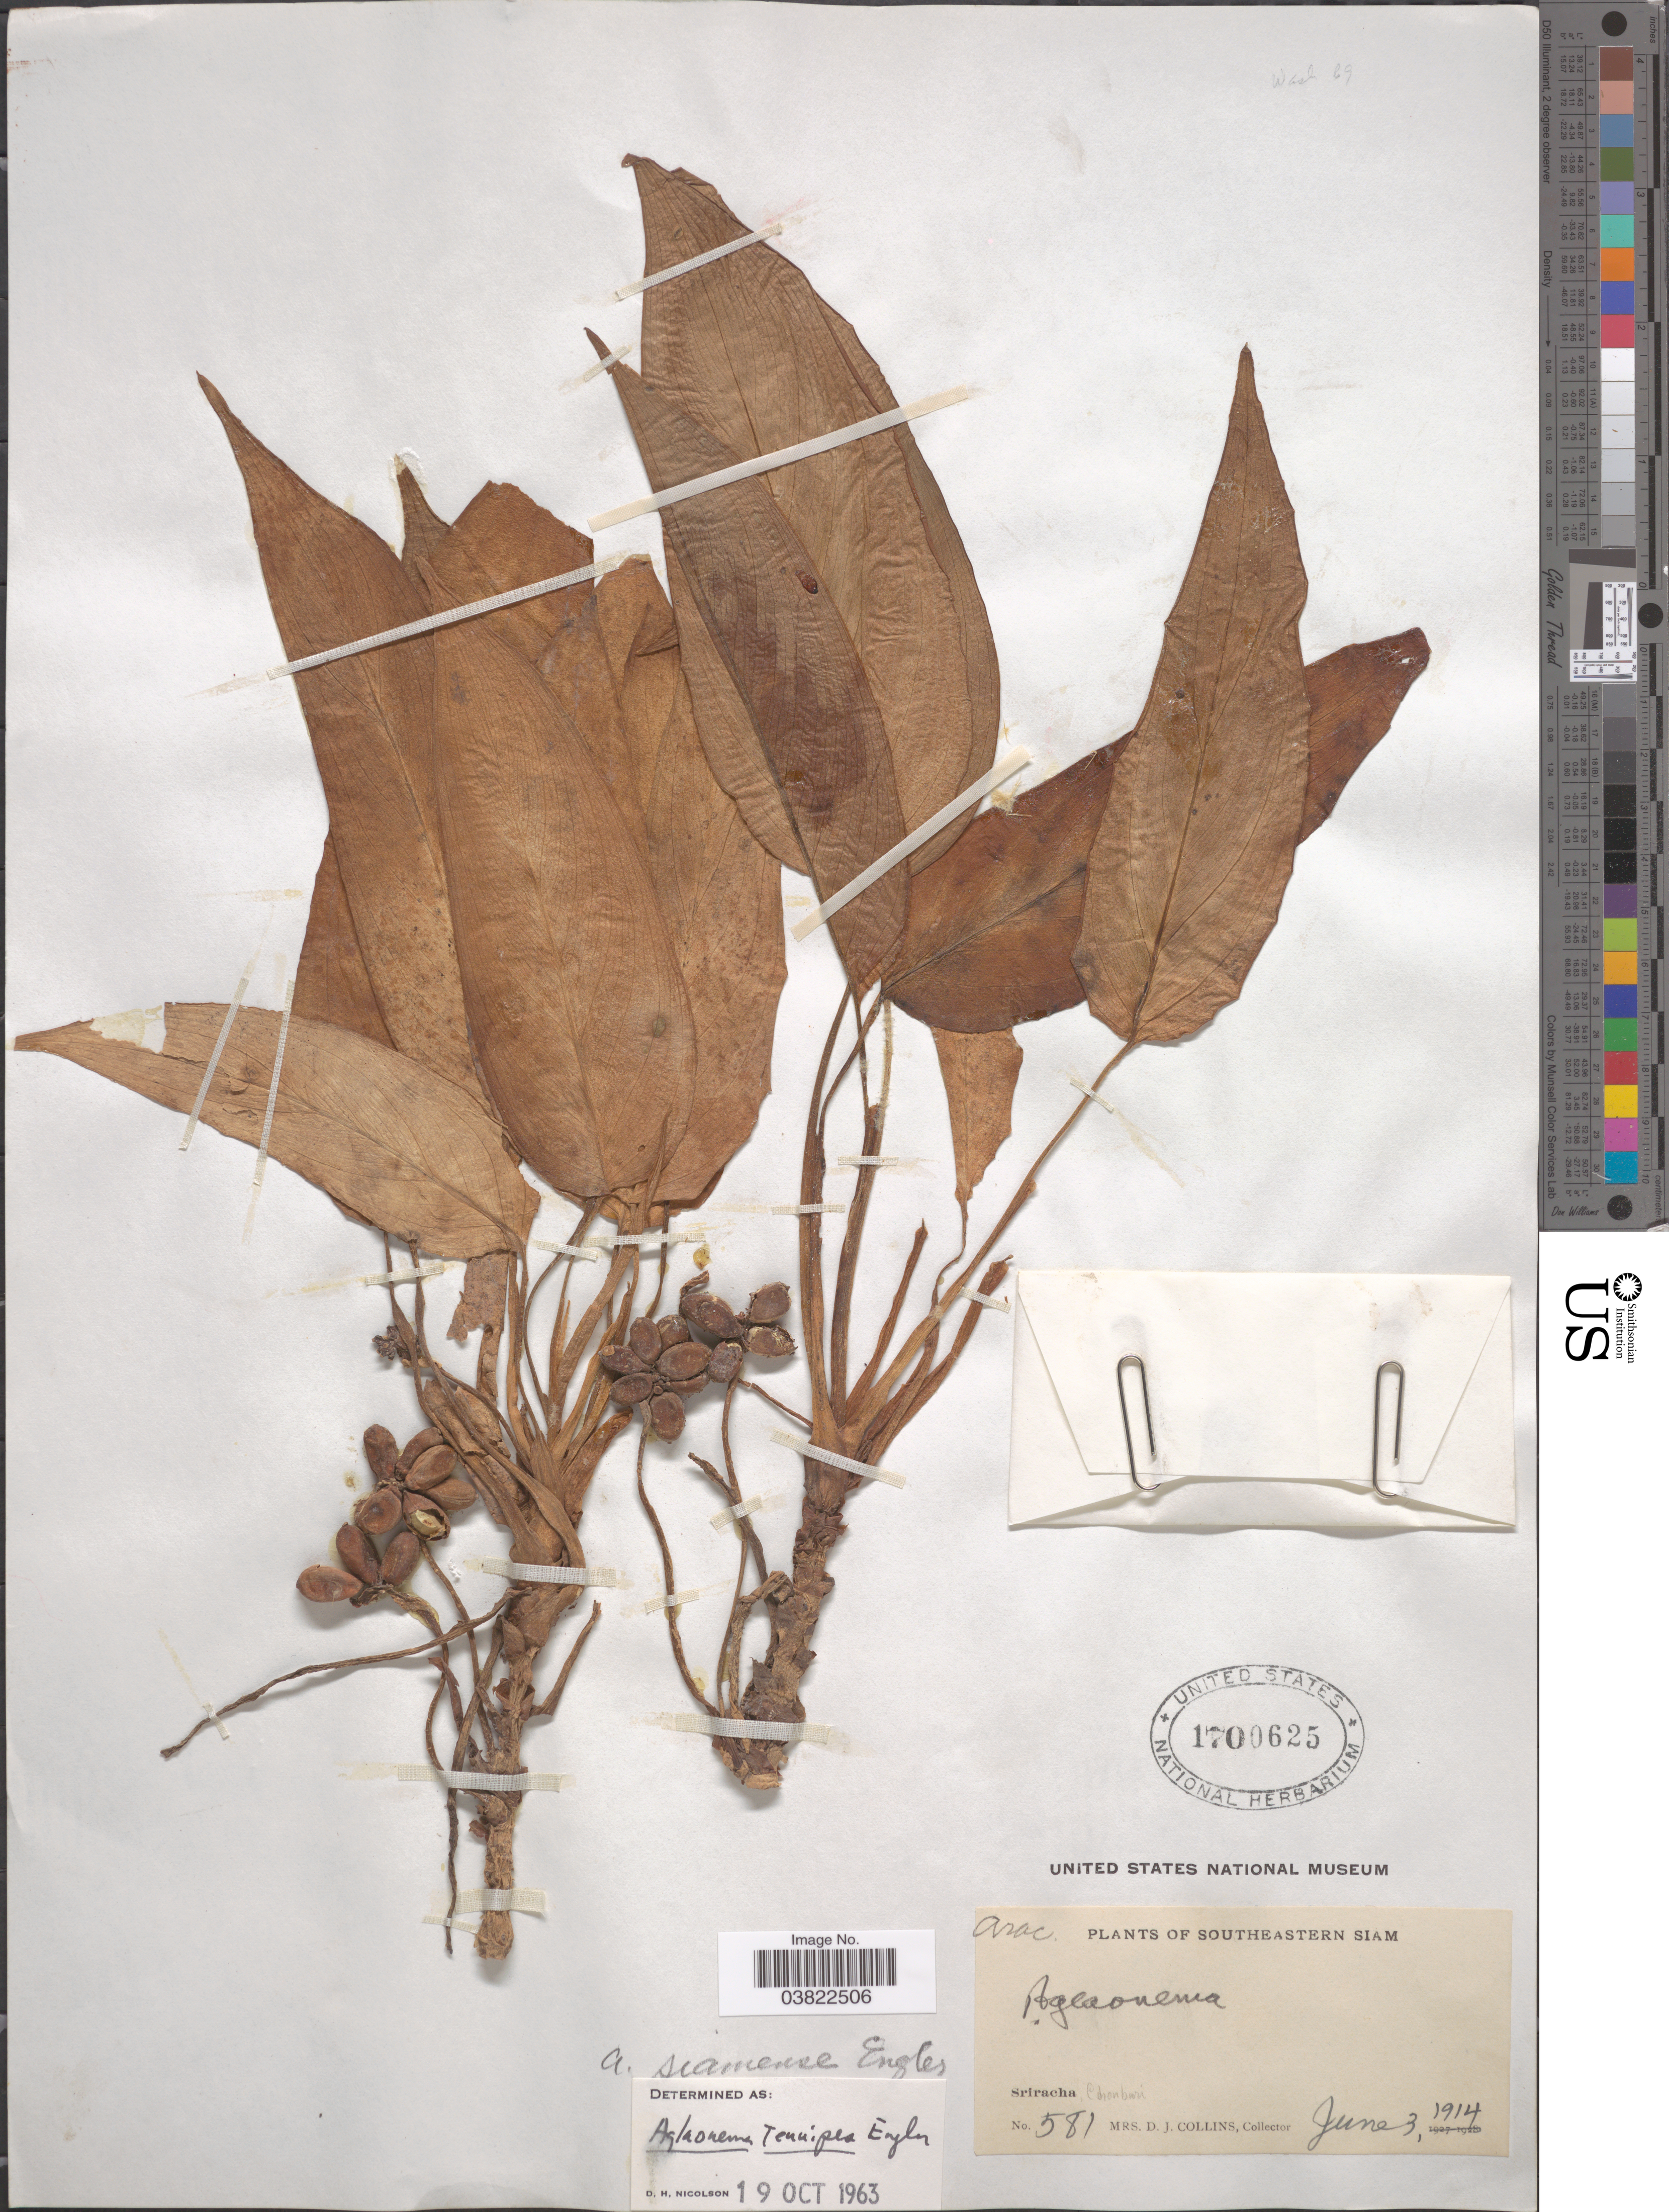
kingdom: Plantae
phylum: Tracheophyta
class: Liliopsida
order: Alismatales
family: Araceae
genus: Aglaonema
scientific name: Aglaonema tenuipes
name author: Engl.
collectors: Mrs. D. J. Collins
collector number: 581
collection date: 1914-06-03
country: Thailand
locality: Southeastern Siam. Sriracha, Chonburi.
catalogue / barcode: US 1700625